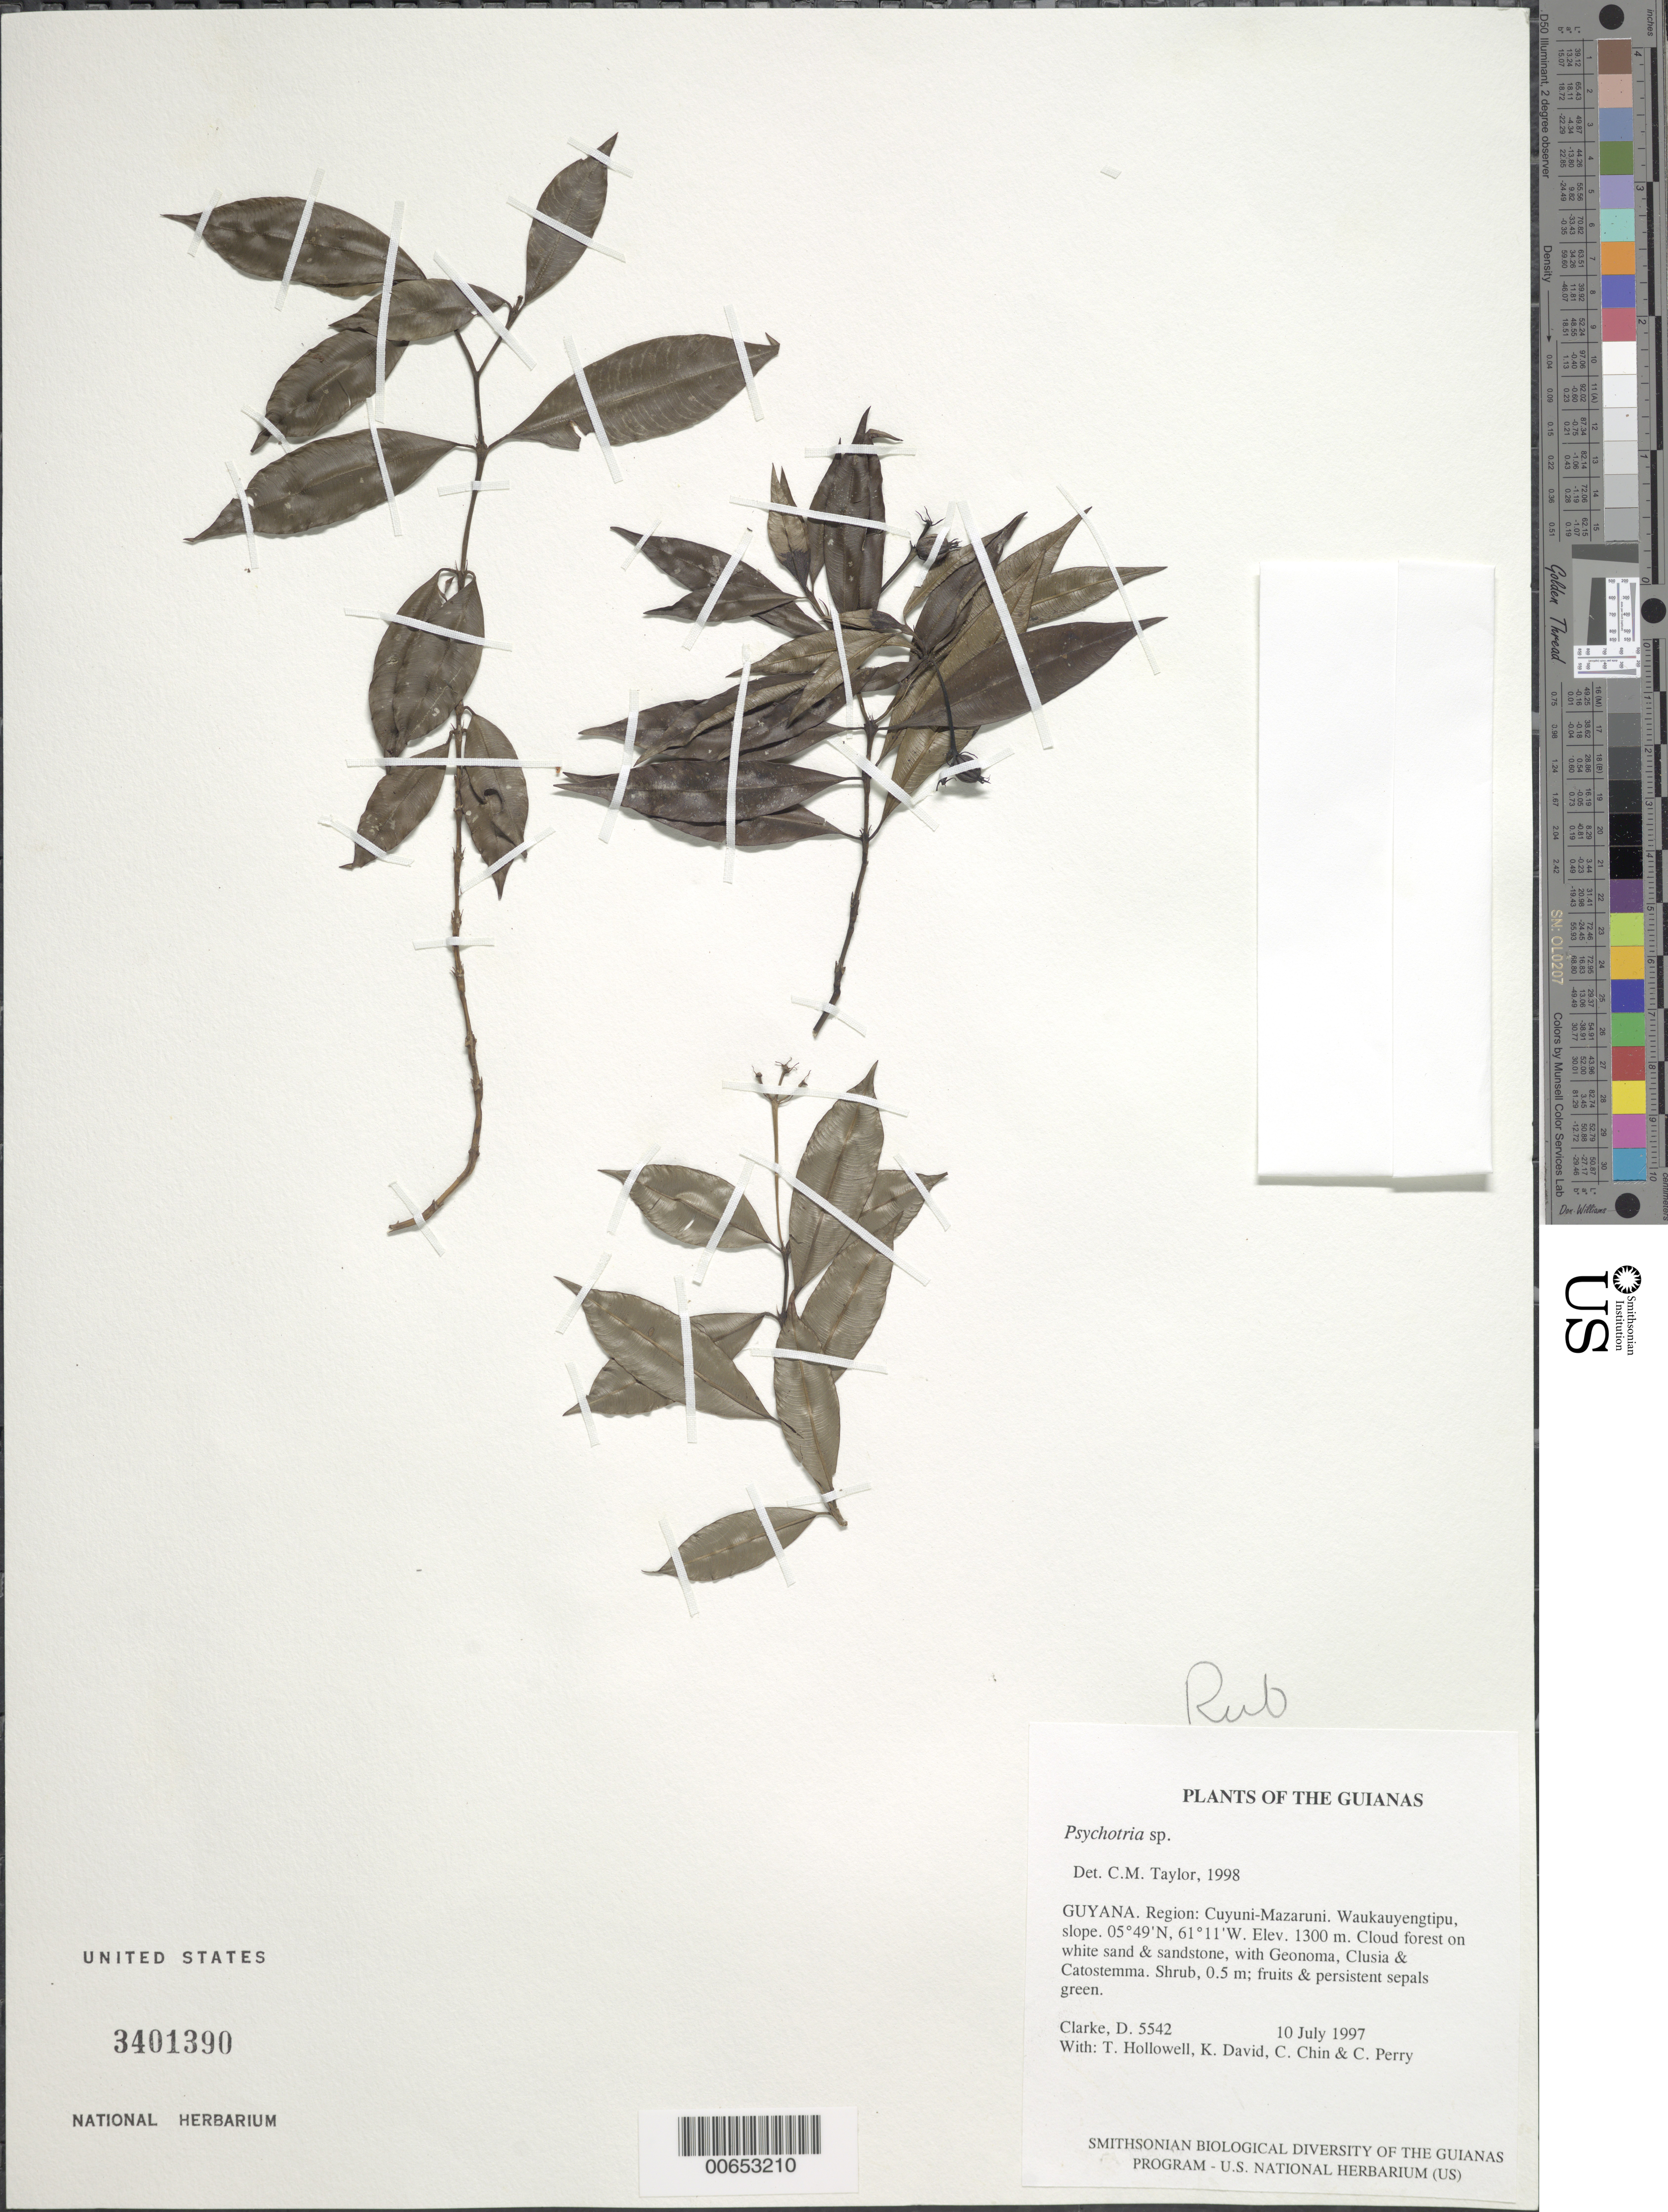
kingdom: Plantae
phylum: Tracheophyta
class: Magnoliopsida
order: Gentianales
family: Rubiaceae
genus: Psychotria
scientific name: Psychotria sp.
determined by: Taylor, Charlotte M.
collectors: H. D. Clarke, T. Hollowell, K. David, C. Chin & C. Perry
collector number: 5542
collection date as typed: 10 July 1997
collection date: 1997-07-10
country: Guyana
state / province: Cuyuni-Mazaruni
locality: Waukauyengtipu, slope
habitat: Cloud forest on white sand & sandstone, with Geonoma, Clusia & Catostemma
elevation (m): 1300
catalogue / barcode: US 3401390